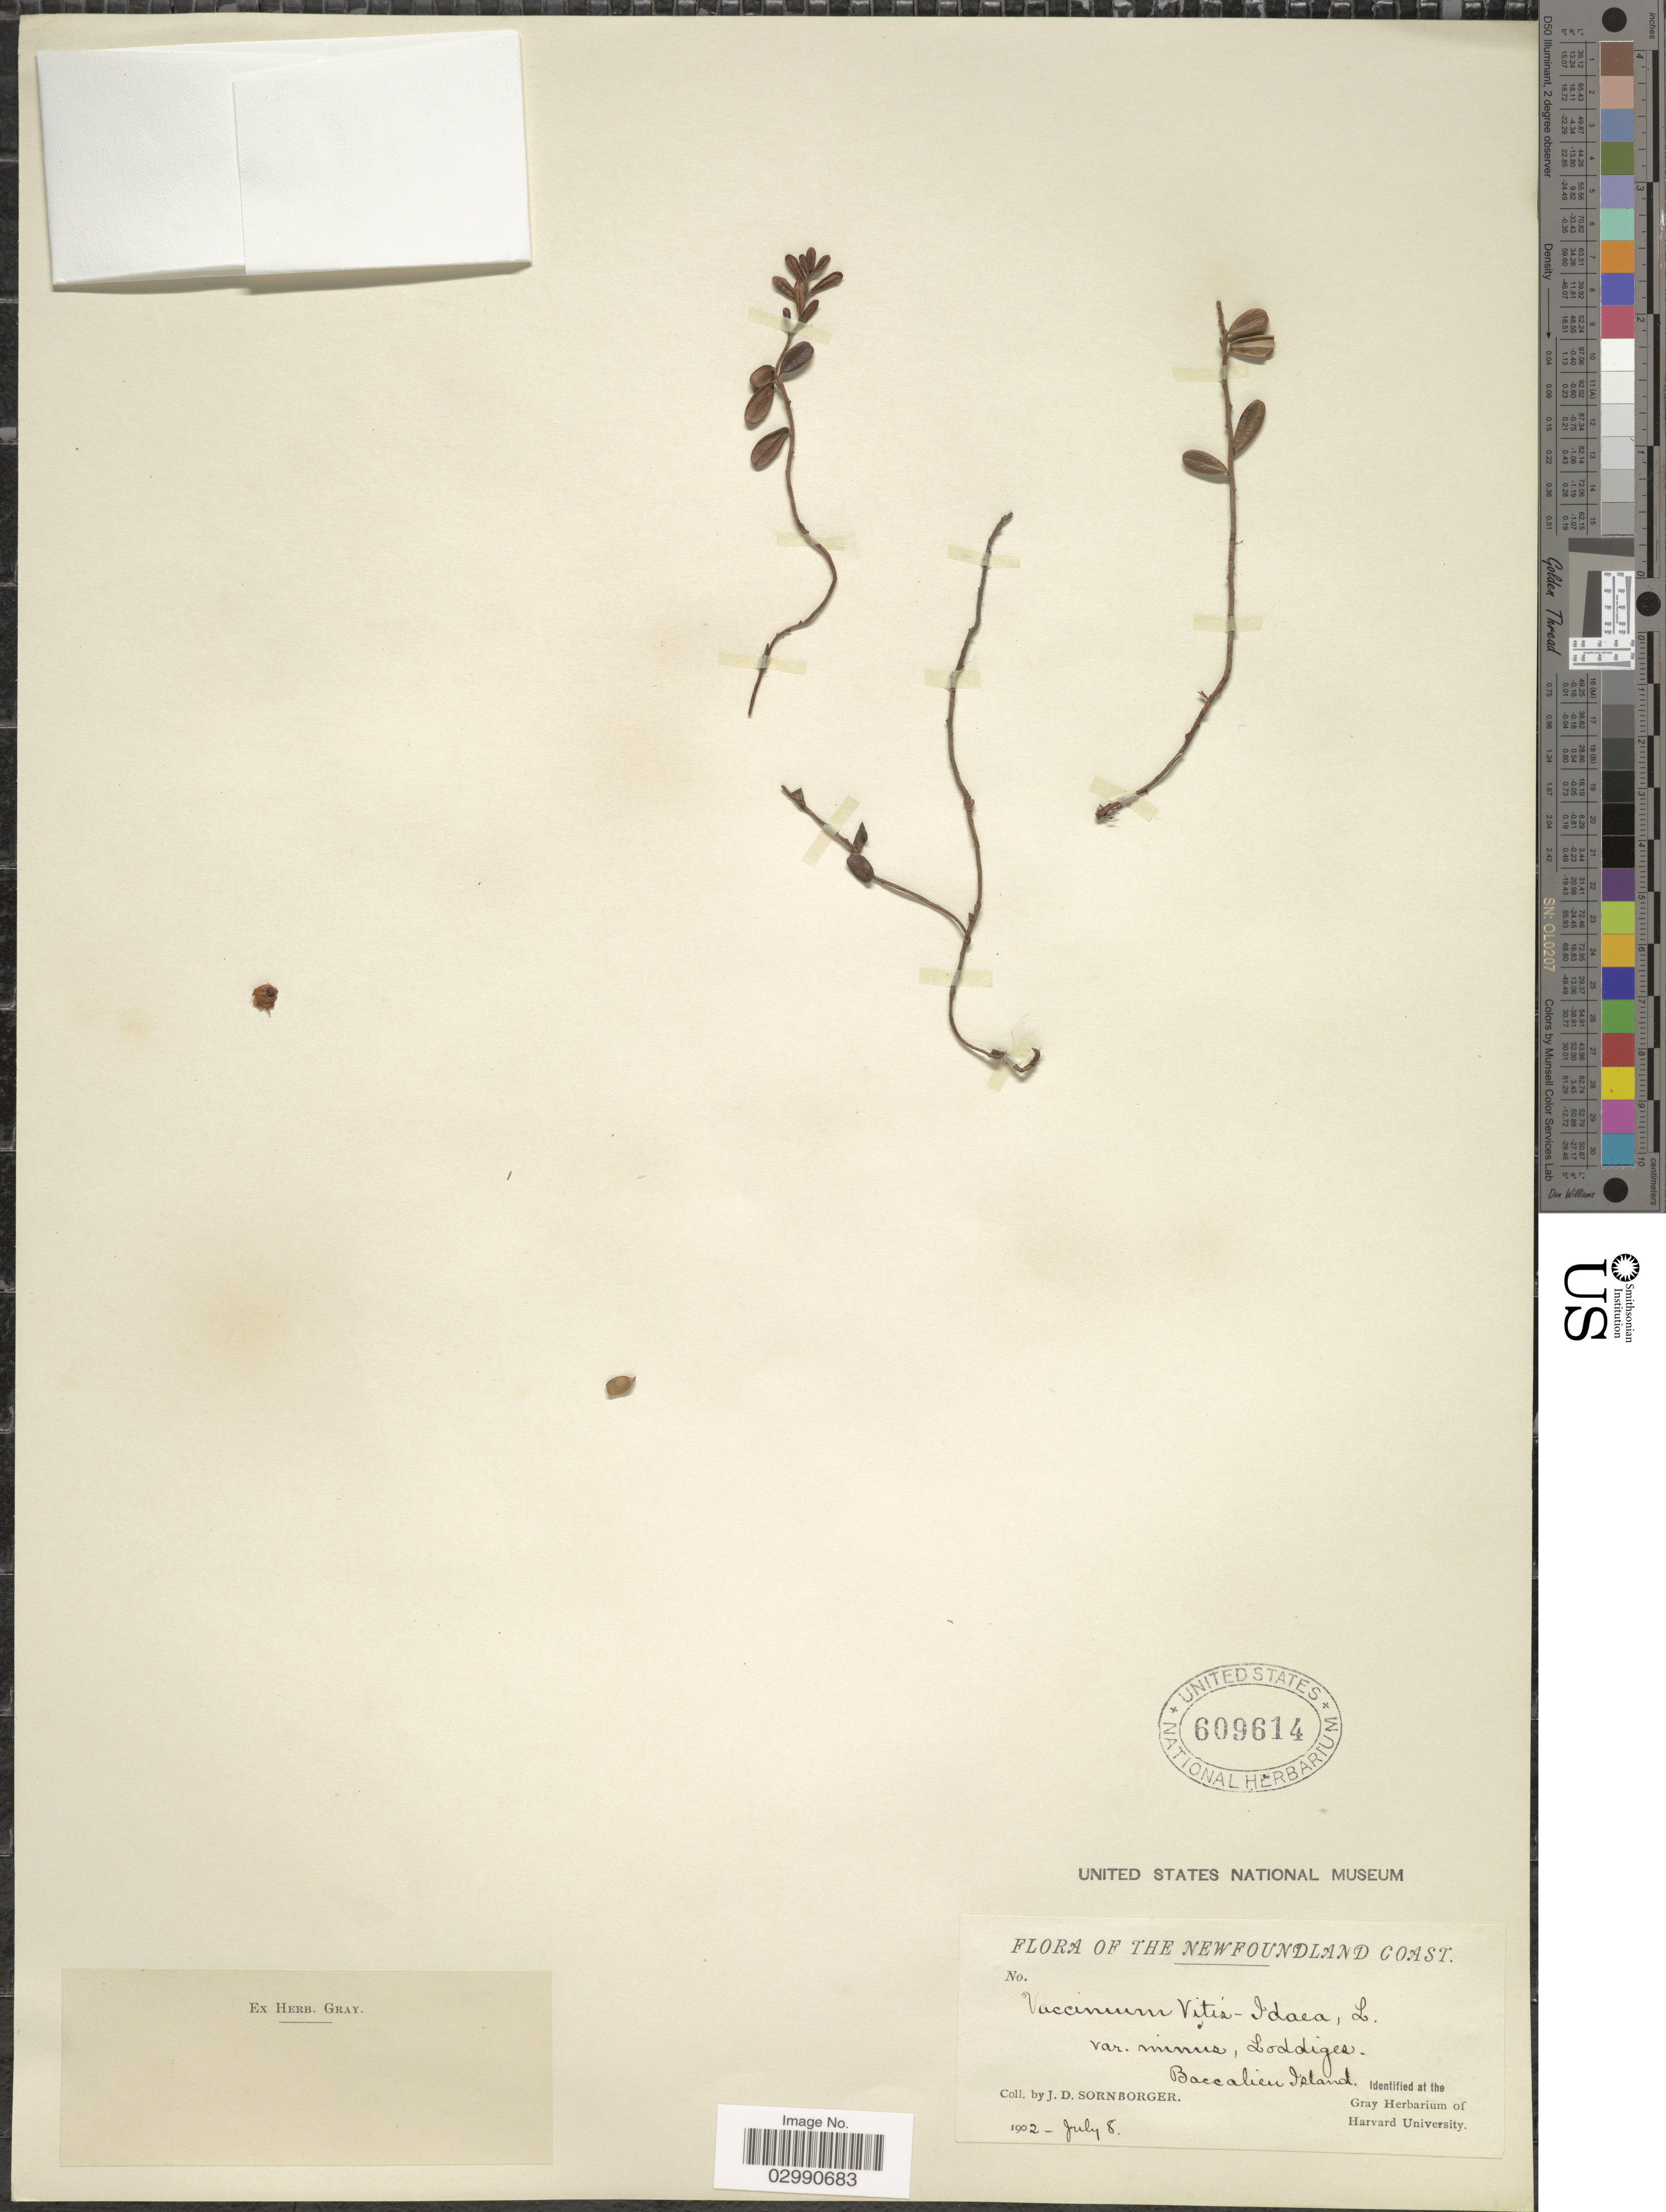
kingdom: Plantae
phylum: Tracheophyta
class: Magnoliopsida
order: Ericales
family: Ericaceae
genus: Vaccinium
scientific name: Vaccinium vitis-idaea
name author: L.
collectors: J. Sornborger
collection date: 1902-07-08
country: Canada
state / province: Newfoundland and Labrador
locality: The Newfoundland Coast, Baccalieu Island.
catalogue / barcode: US 609614